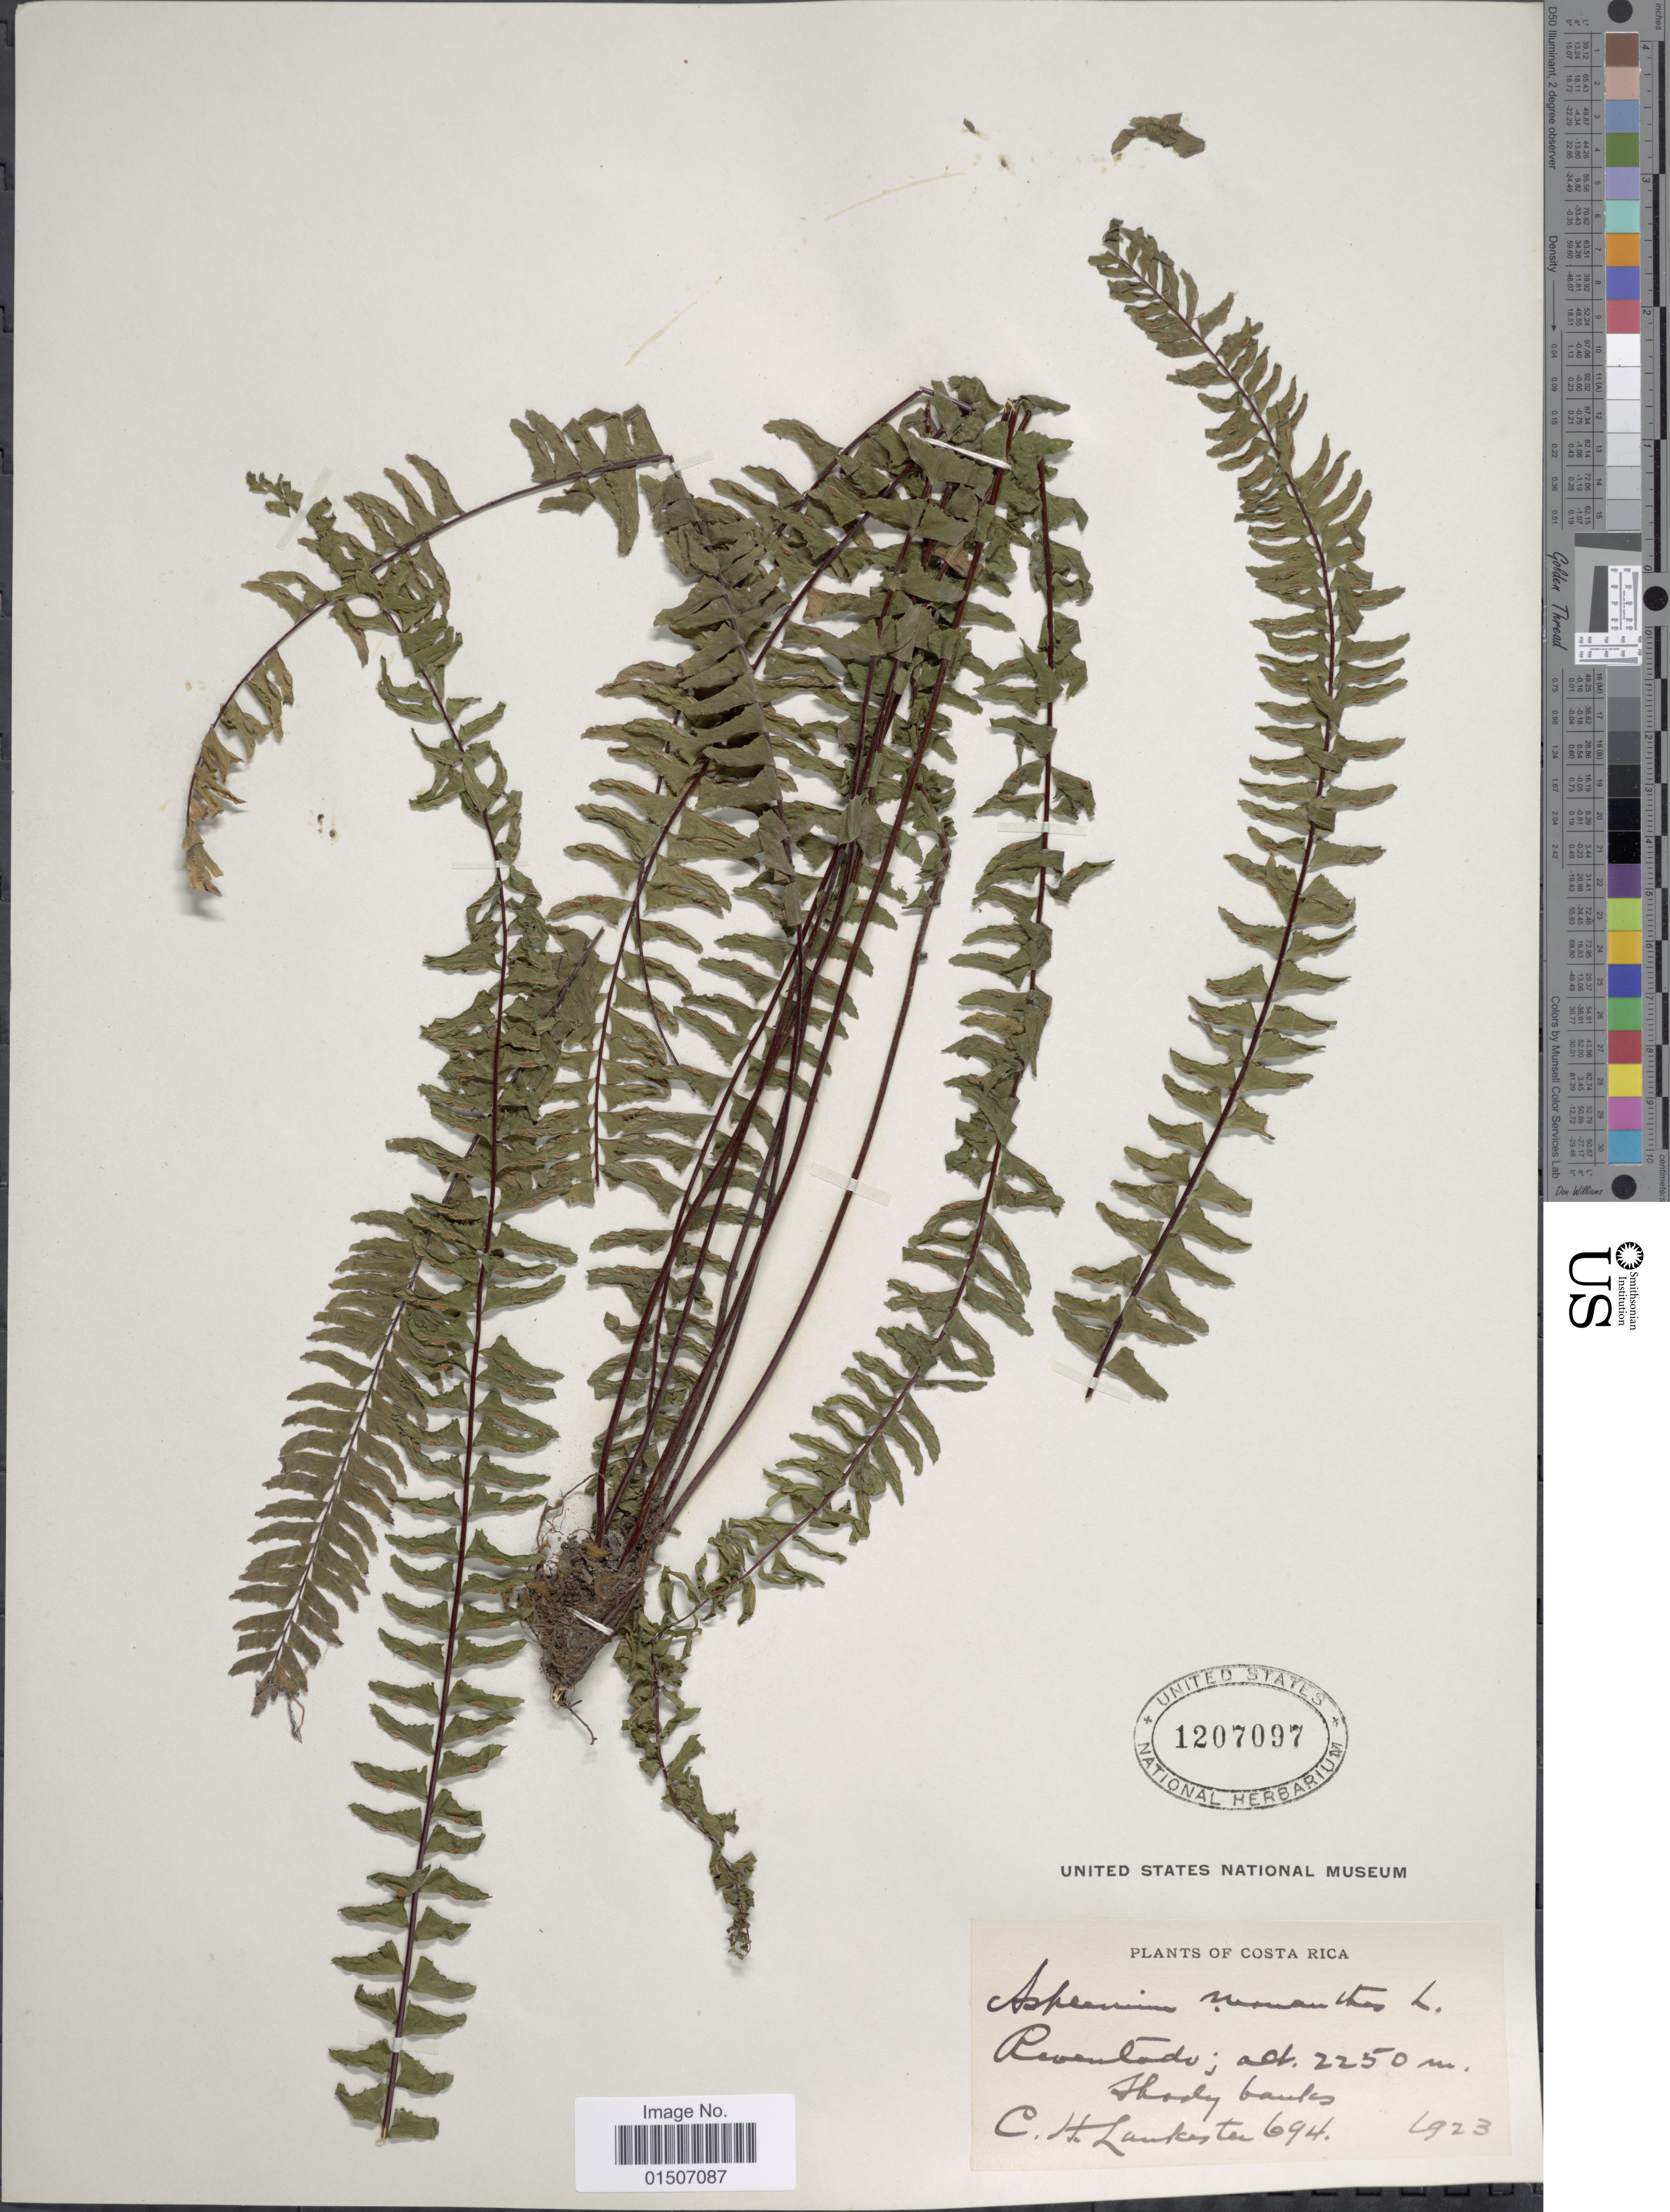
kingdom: Plantae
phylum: Tracheophyta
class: Polypodiopsida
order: Polypodiales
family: Aspleniaceae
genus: Asplenium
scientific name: Asplenium monanthes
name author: L.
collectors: C. H. Lankester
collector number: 694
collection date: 1923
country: Costa Rica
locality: Ravenlado; shady banks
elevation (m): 2250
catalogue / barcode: US 1207097